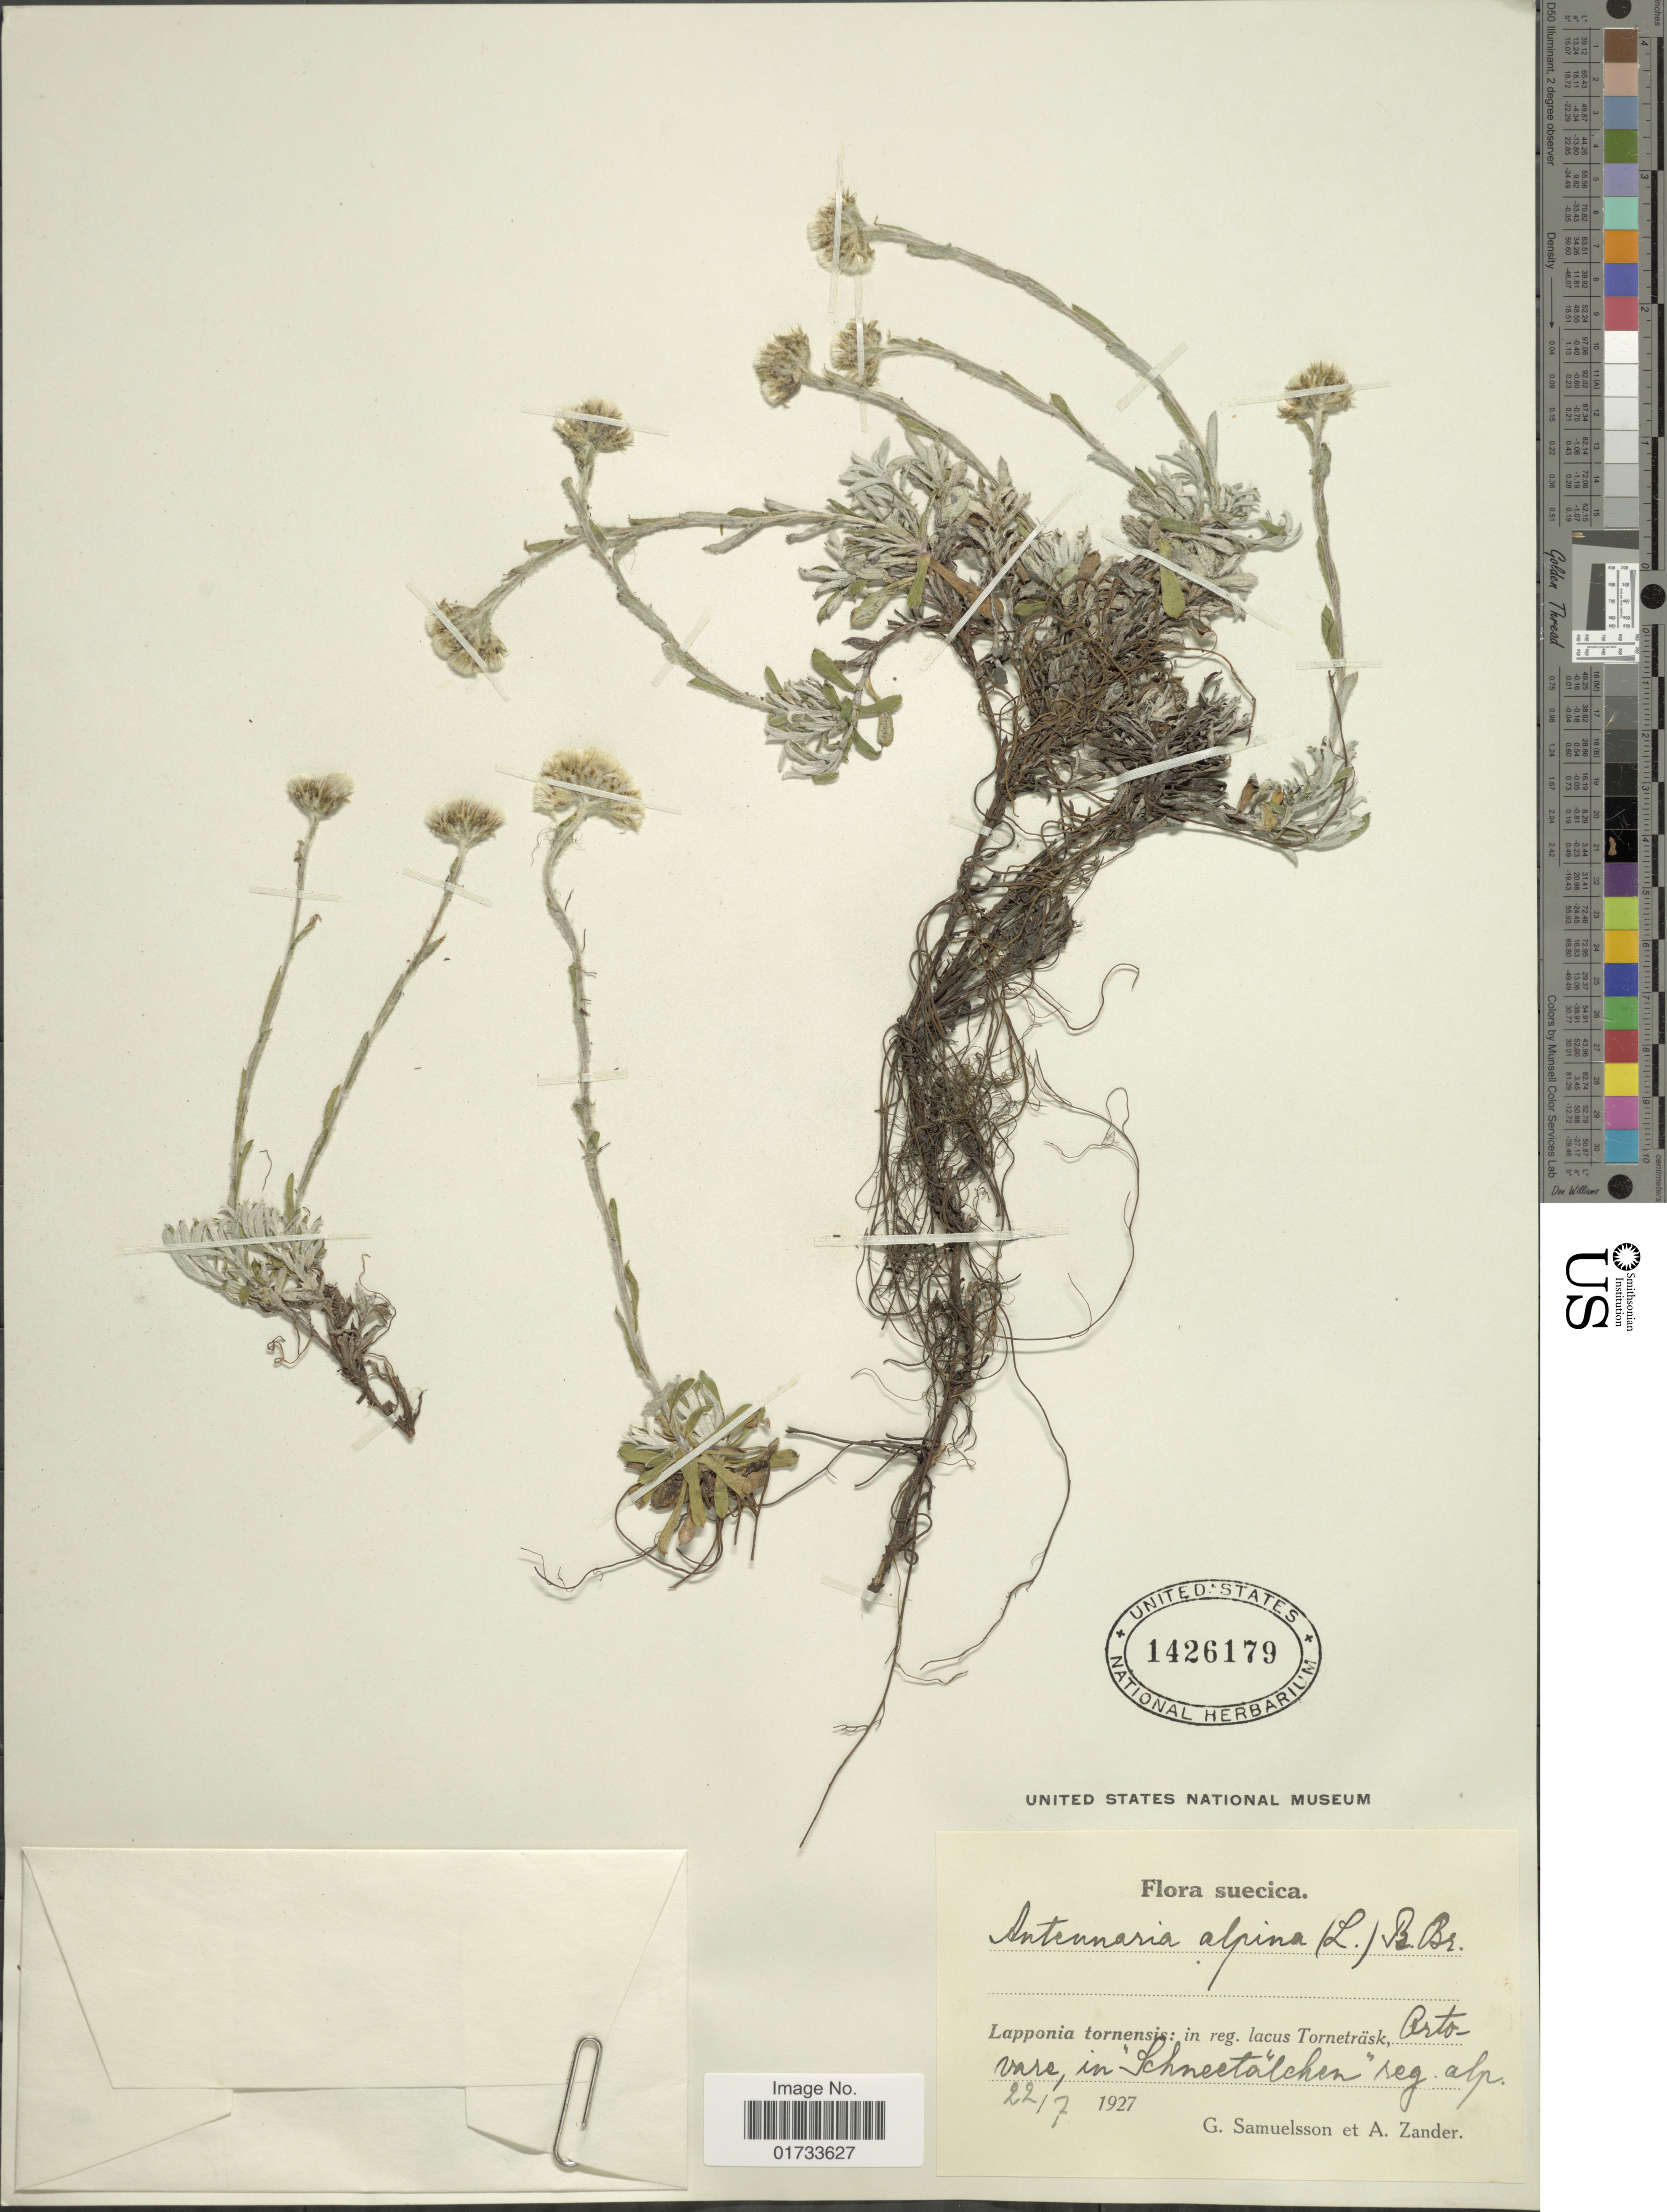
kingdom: Plantae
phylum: Tracheophyta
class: Magnoliopsida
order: Asterales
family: Asteraceae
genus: Antennaria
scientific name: Antennaria alpina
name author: (L.) Gaertn.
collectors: G. Samuelsson & A. Zander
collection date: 1927-07-22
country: Sweden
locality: Lapponia tornensis: in reg. lacus Torneträsk, Artovare, in "Schneetälchen", reg alp.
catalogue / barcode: US 1426179